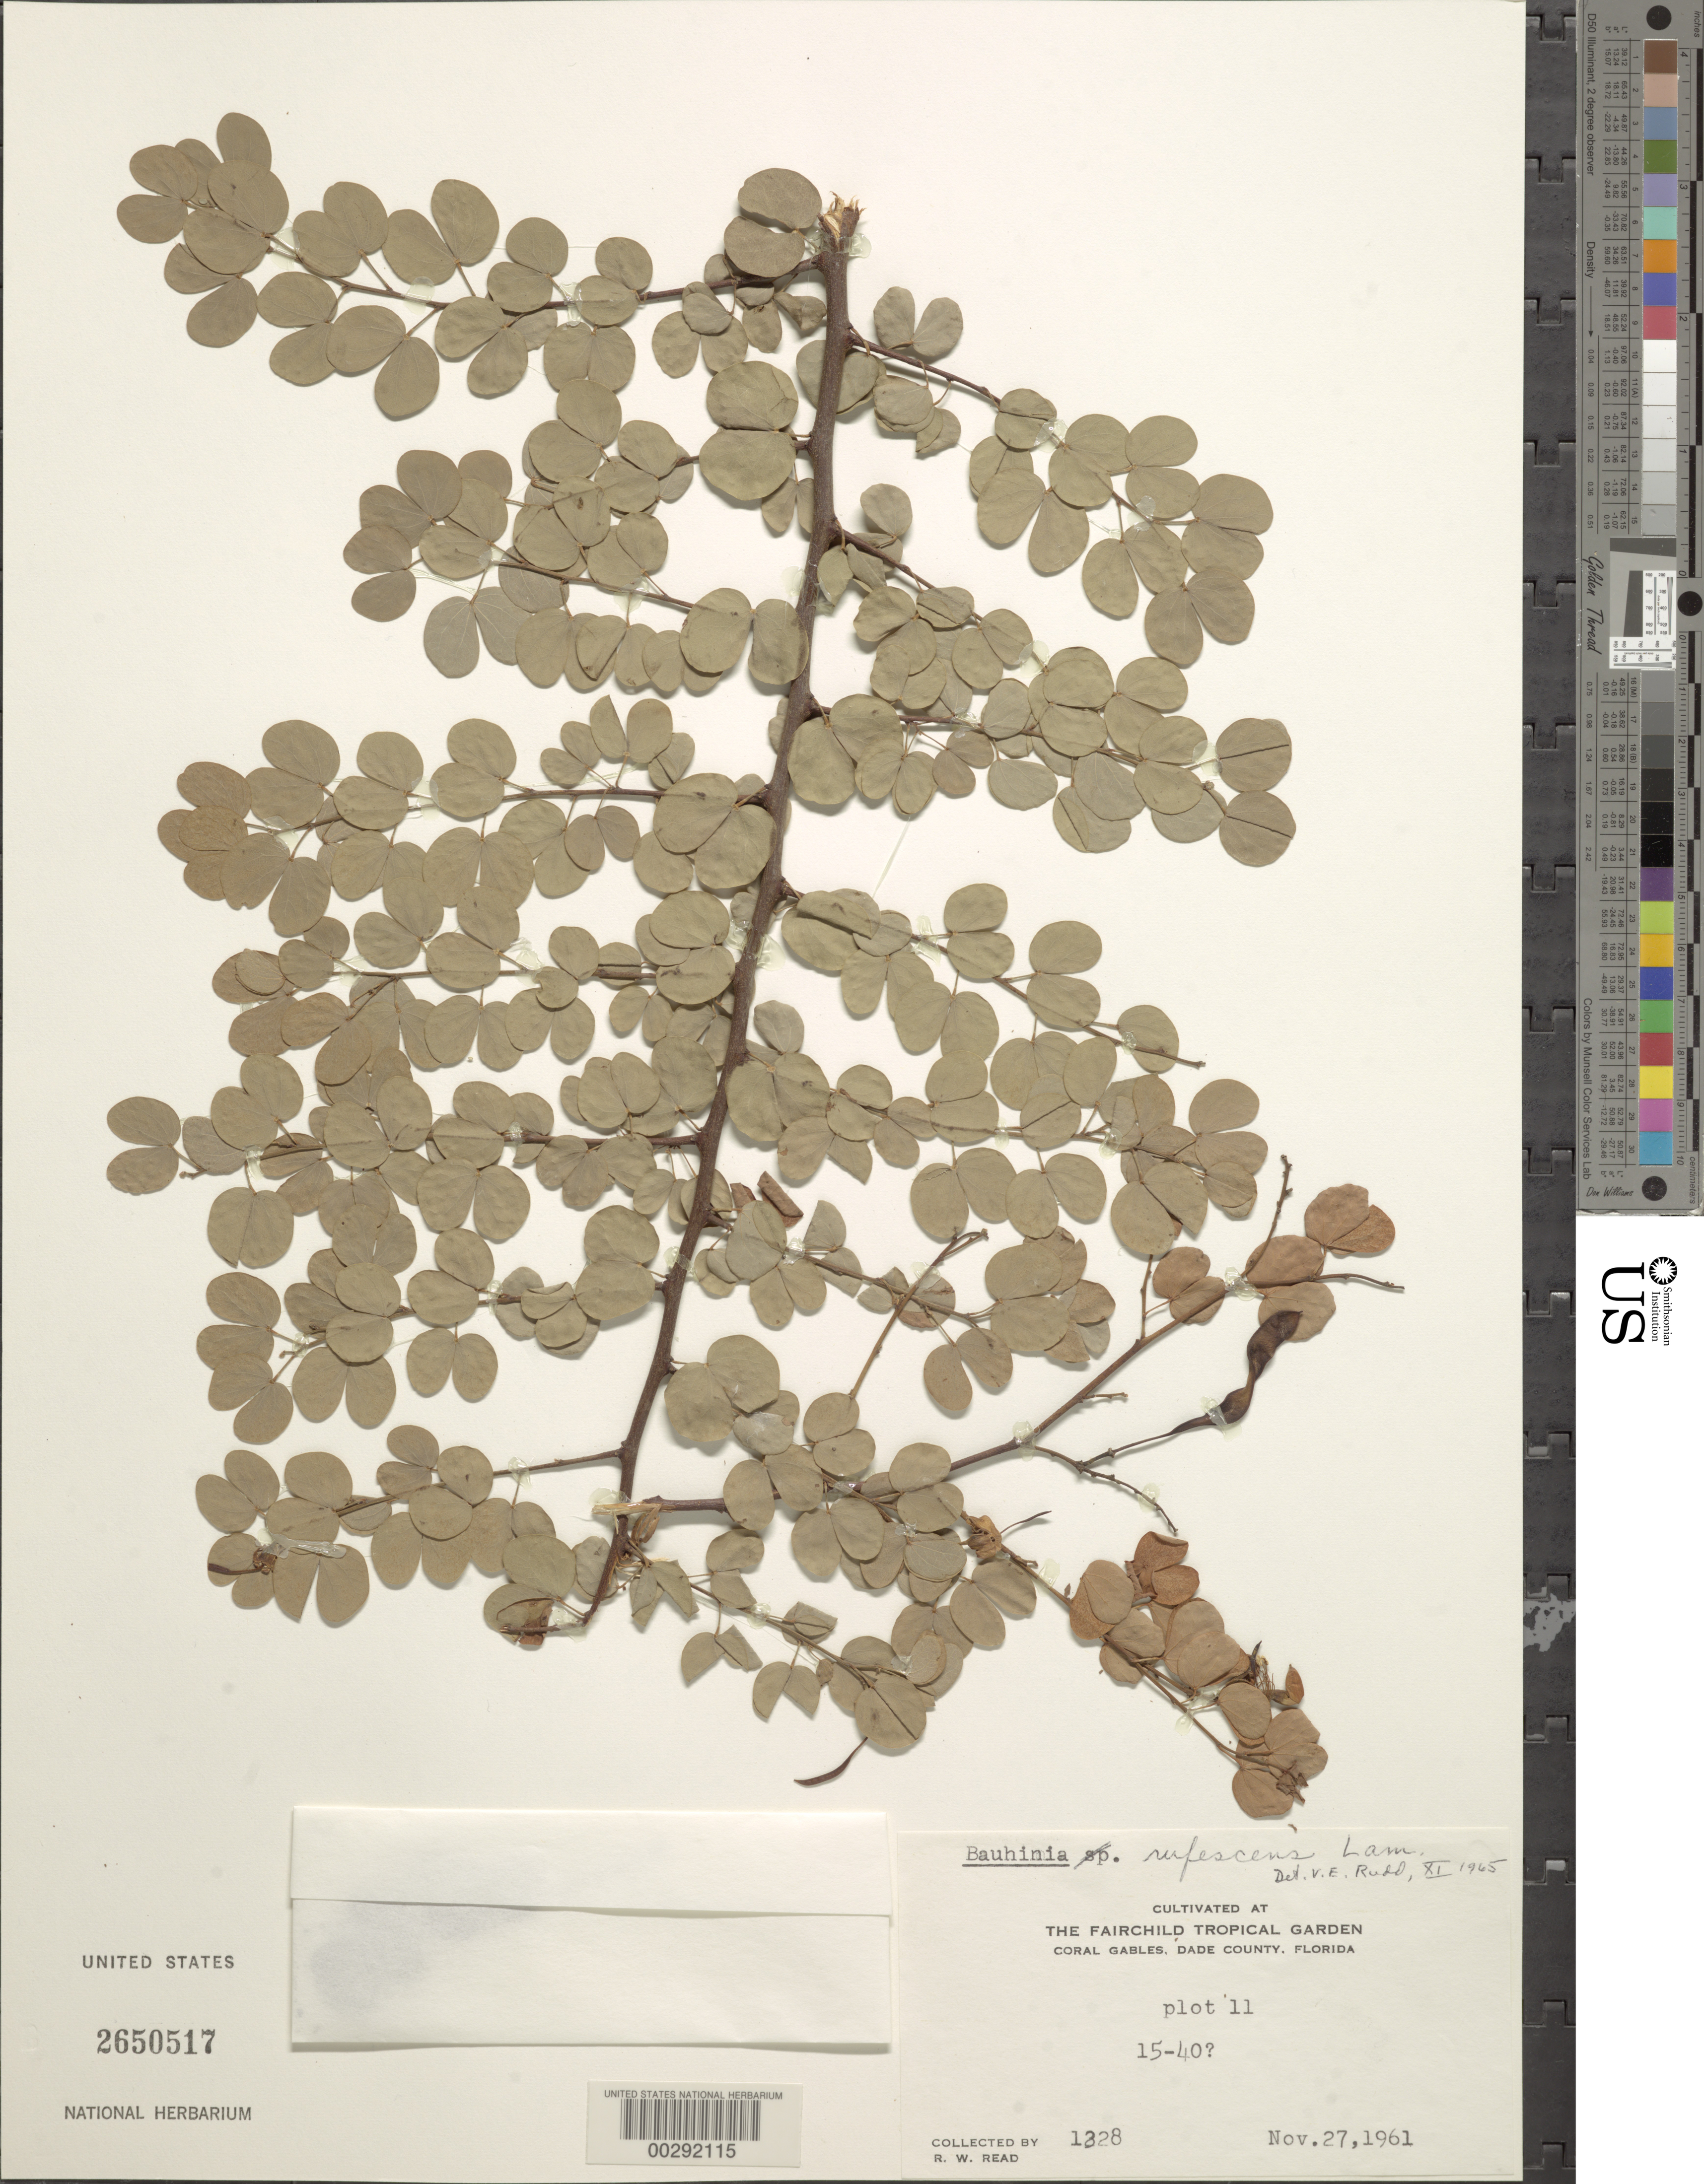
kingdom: Plantae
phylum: Tracheophyta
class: Magnoliopsida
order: Fabales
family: Fabaceae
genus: Bauhinia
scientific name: Bauhinia rufescens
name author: Lam.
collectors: R. W. Read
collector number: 1328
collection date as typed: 27 Nov 1961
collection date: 1961-11-27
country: United States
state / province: Florida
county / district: Dade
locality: Coral gables, fairchild tropical garden, plot 11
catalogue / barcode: US 2650517